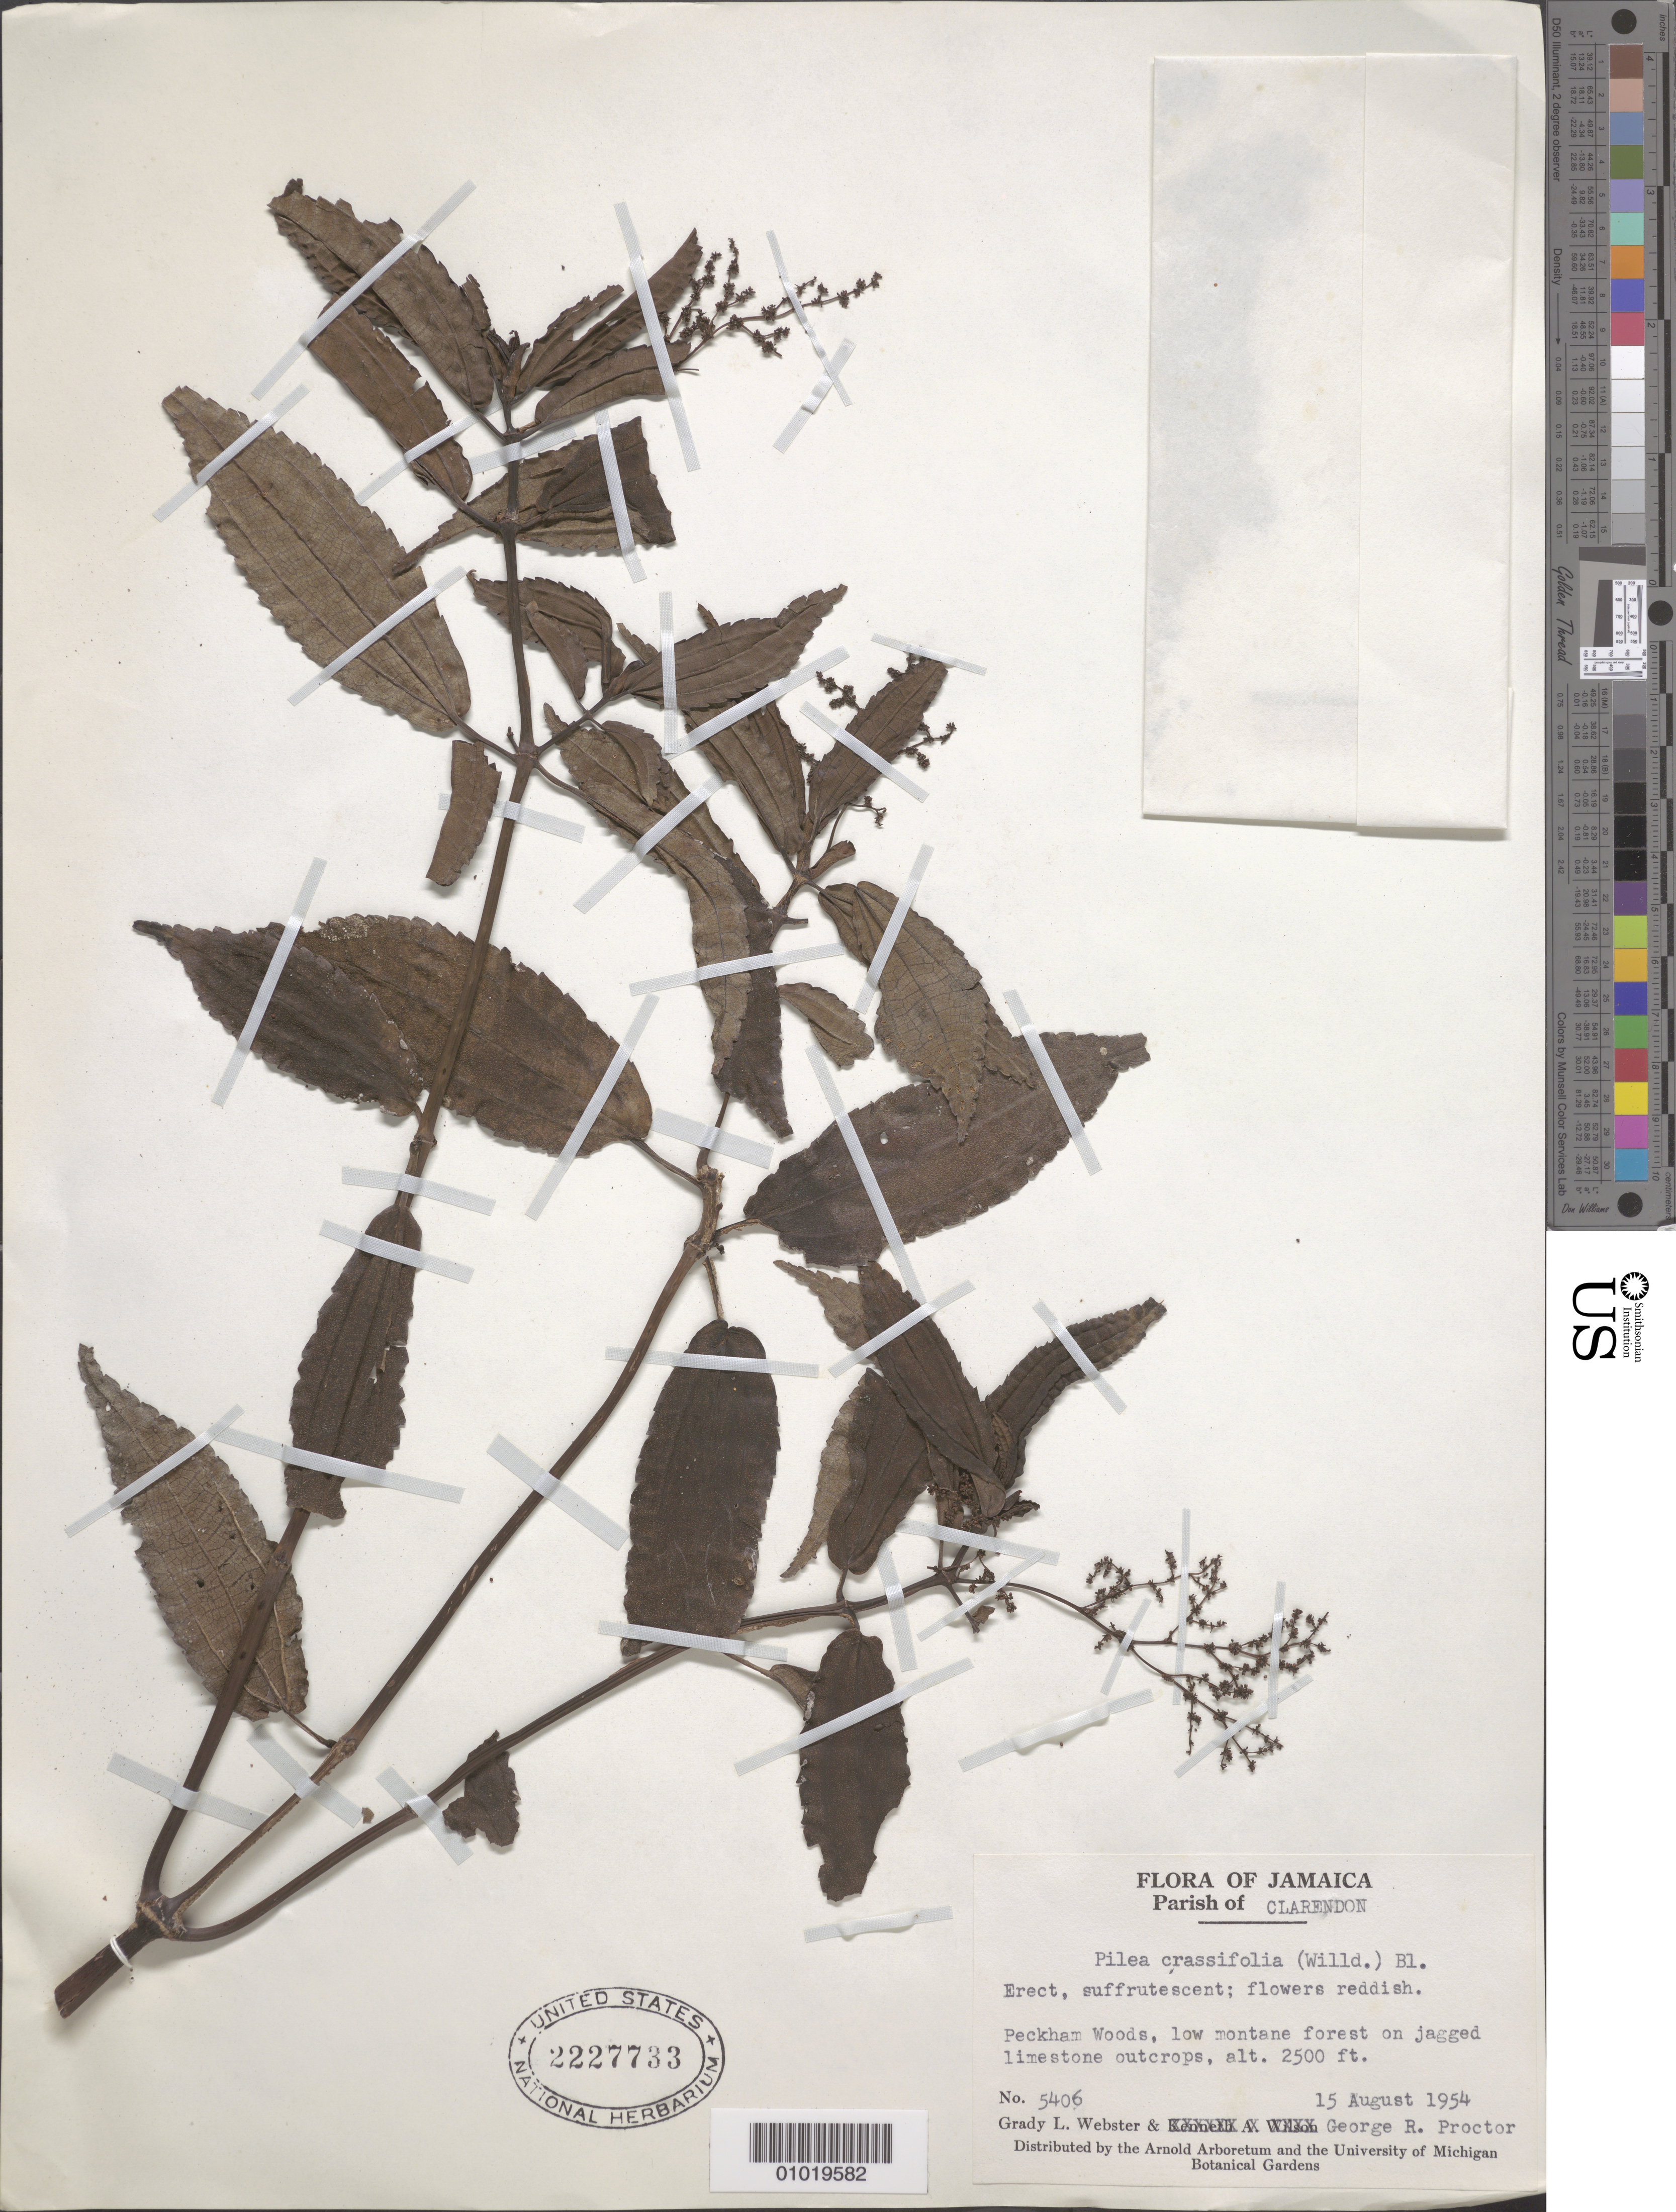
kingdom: Plantae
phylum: Tracheophyta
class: Magnoliopsida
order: Rosales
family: Urticaceae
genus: Pilea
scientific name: Pilea crassifolia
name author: (Willd.) Blume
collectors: G. L. Webster & G. R. Proctor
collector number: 5406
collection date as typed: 15 Aug 1954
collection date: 1954-08-15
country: Jamaica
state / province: Clarendon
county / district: Peckham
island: Jamaica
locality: Peckham Woods, low montane forest on jagged limestone outcrops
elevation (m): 762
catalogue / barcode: US 2227733